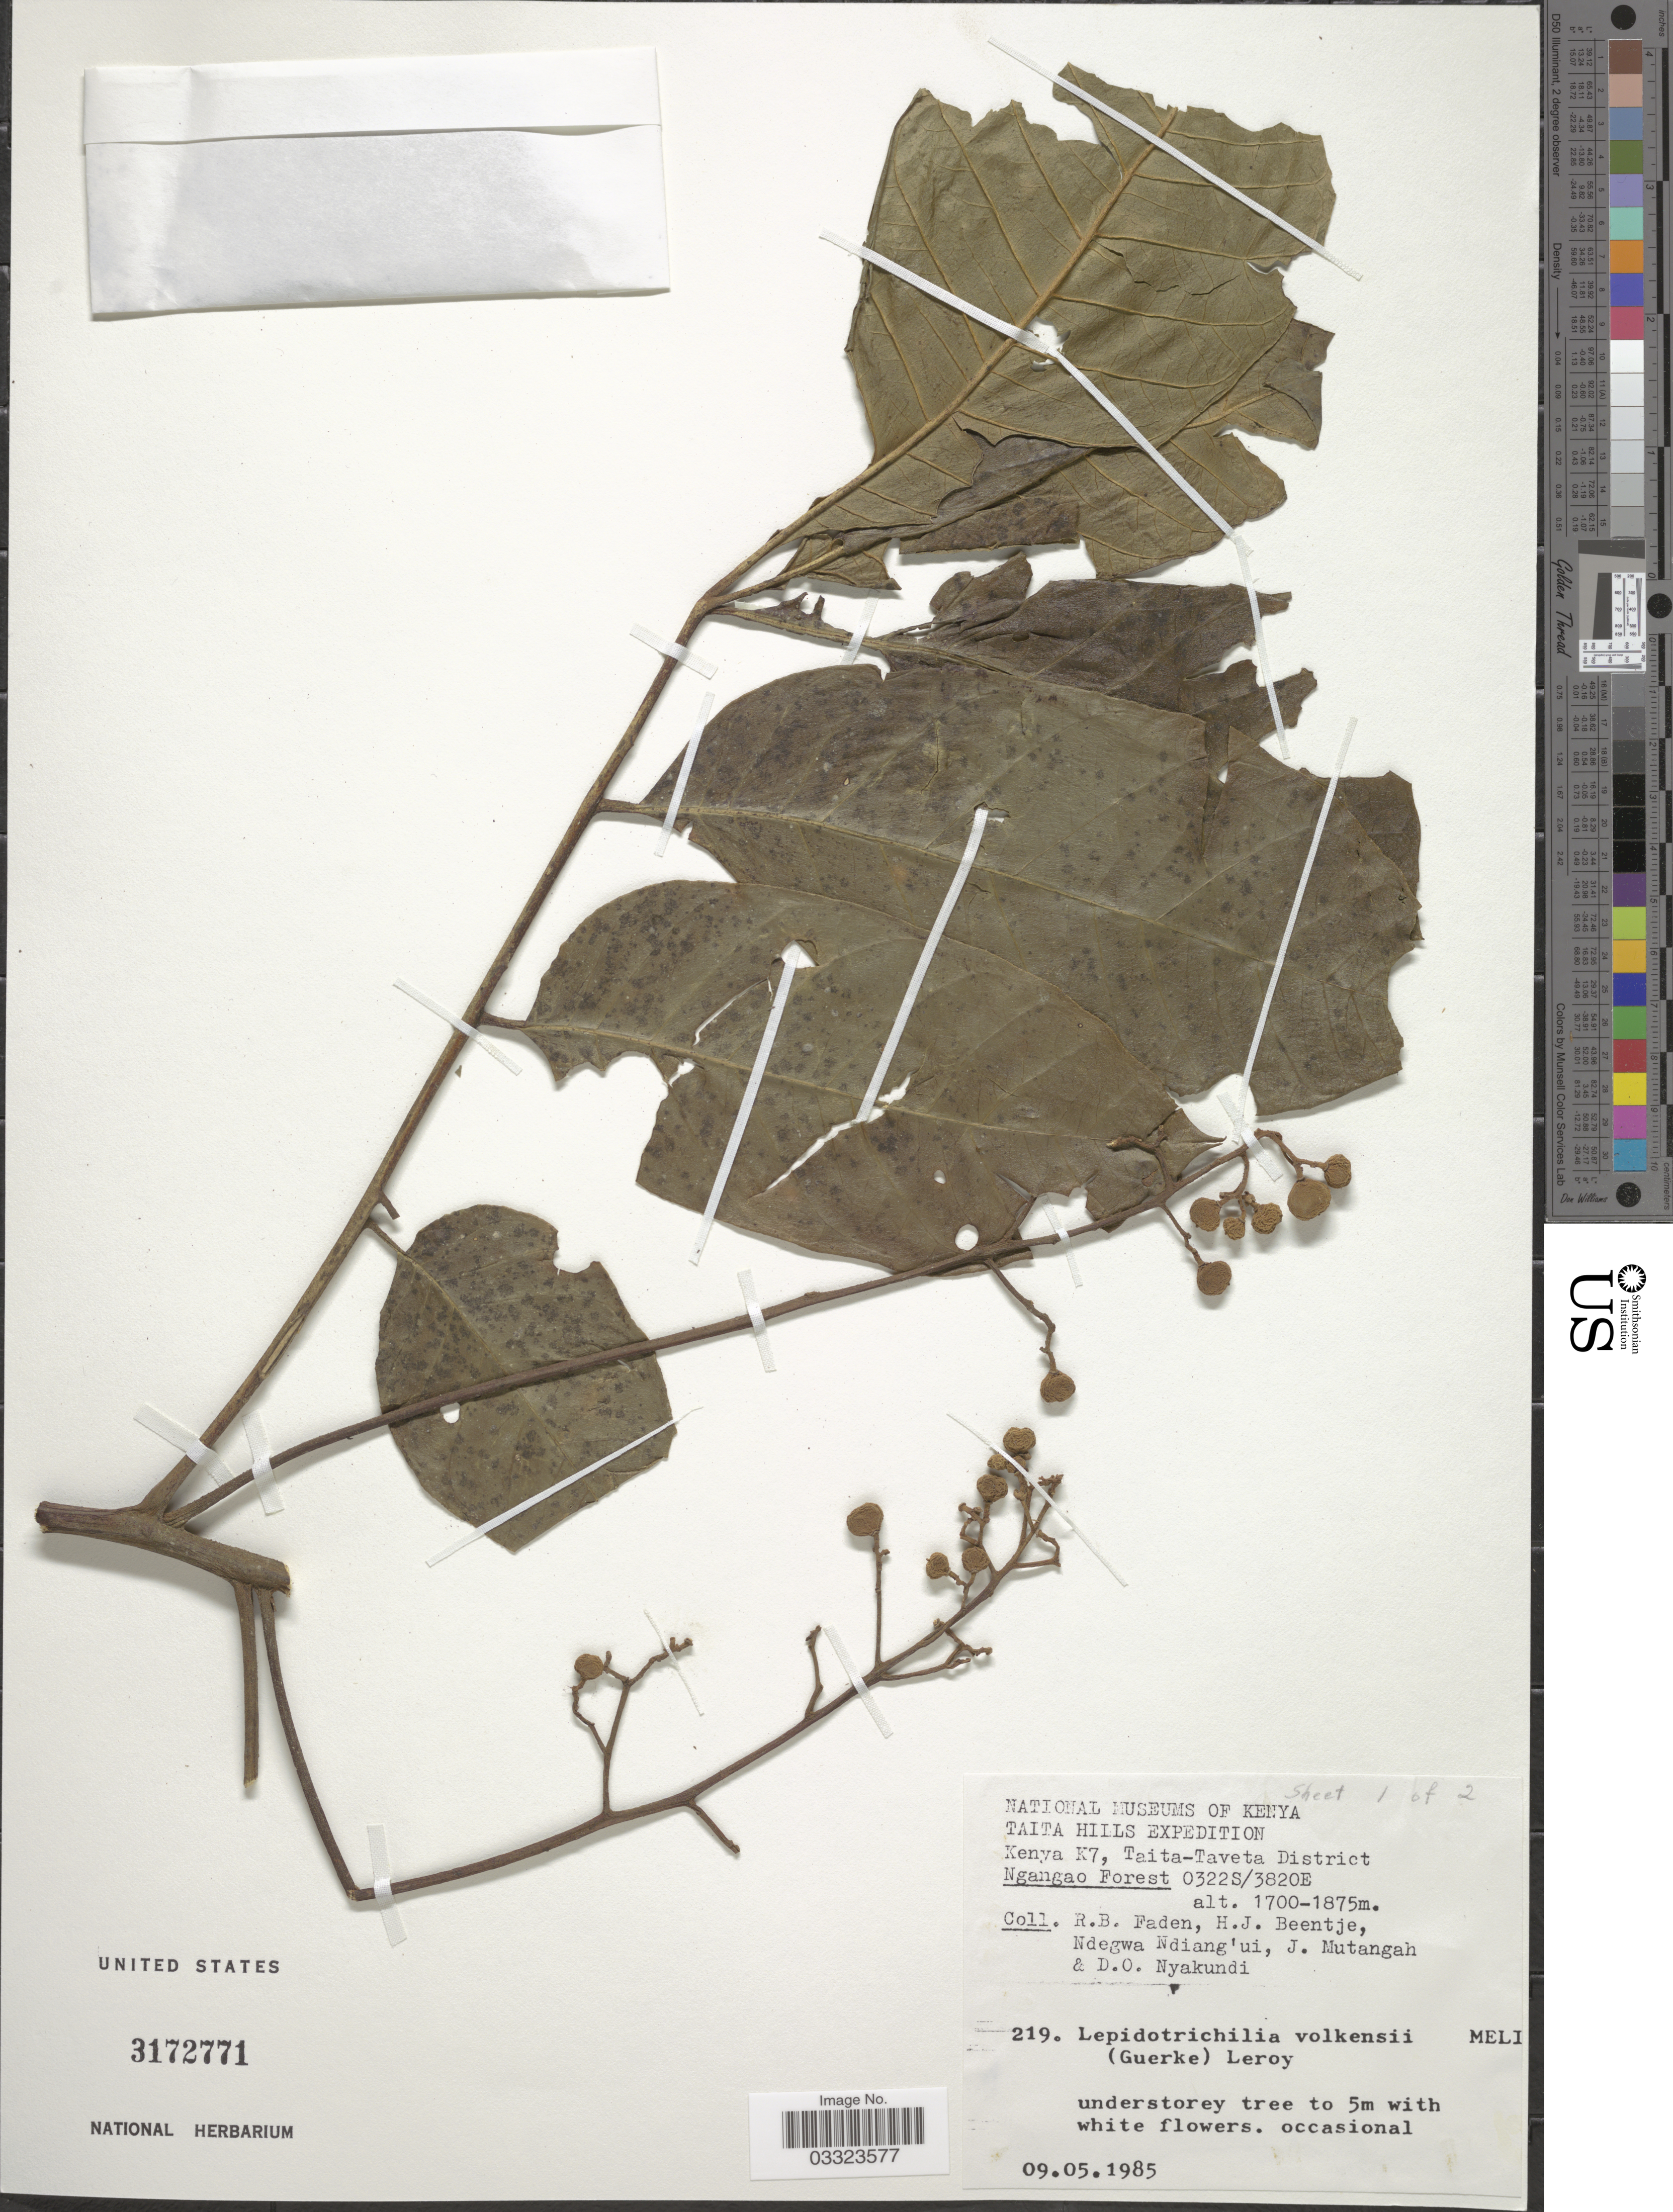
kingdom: Plantae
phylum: Tracheophyta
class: Magnoliopsida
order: Sapindales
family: Meliaceae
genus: Lepidotrichilia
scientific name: Lepidotrichilia volkensii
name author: (Gürke) J.-F. Leroy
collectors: R. B. Faden, H. J. Beentje, Ndegwa Ndiang'ui, J. Mutangah & D. Nyakundi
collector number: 219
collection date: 1985-05-09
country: Kenya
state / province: Taita Taveta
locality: Kenya K7, Taita-Taveta District. Ngangao Forest.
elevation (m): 1700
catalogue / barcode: US 3172771